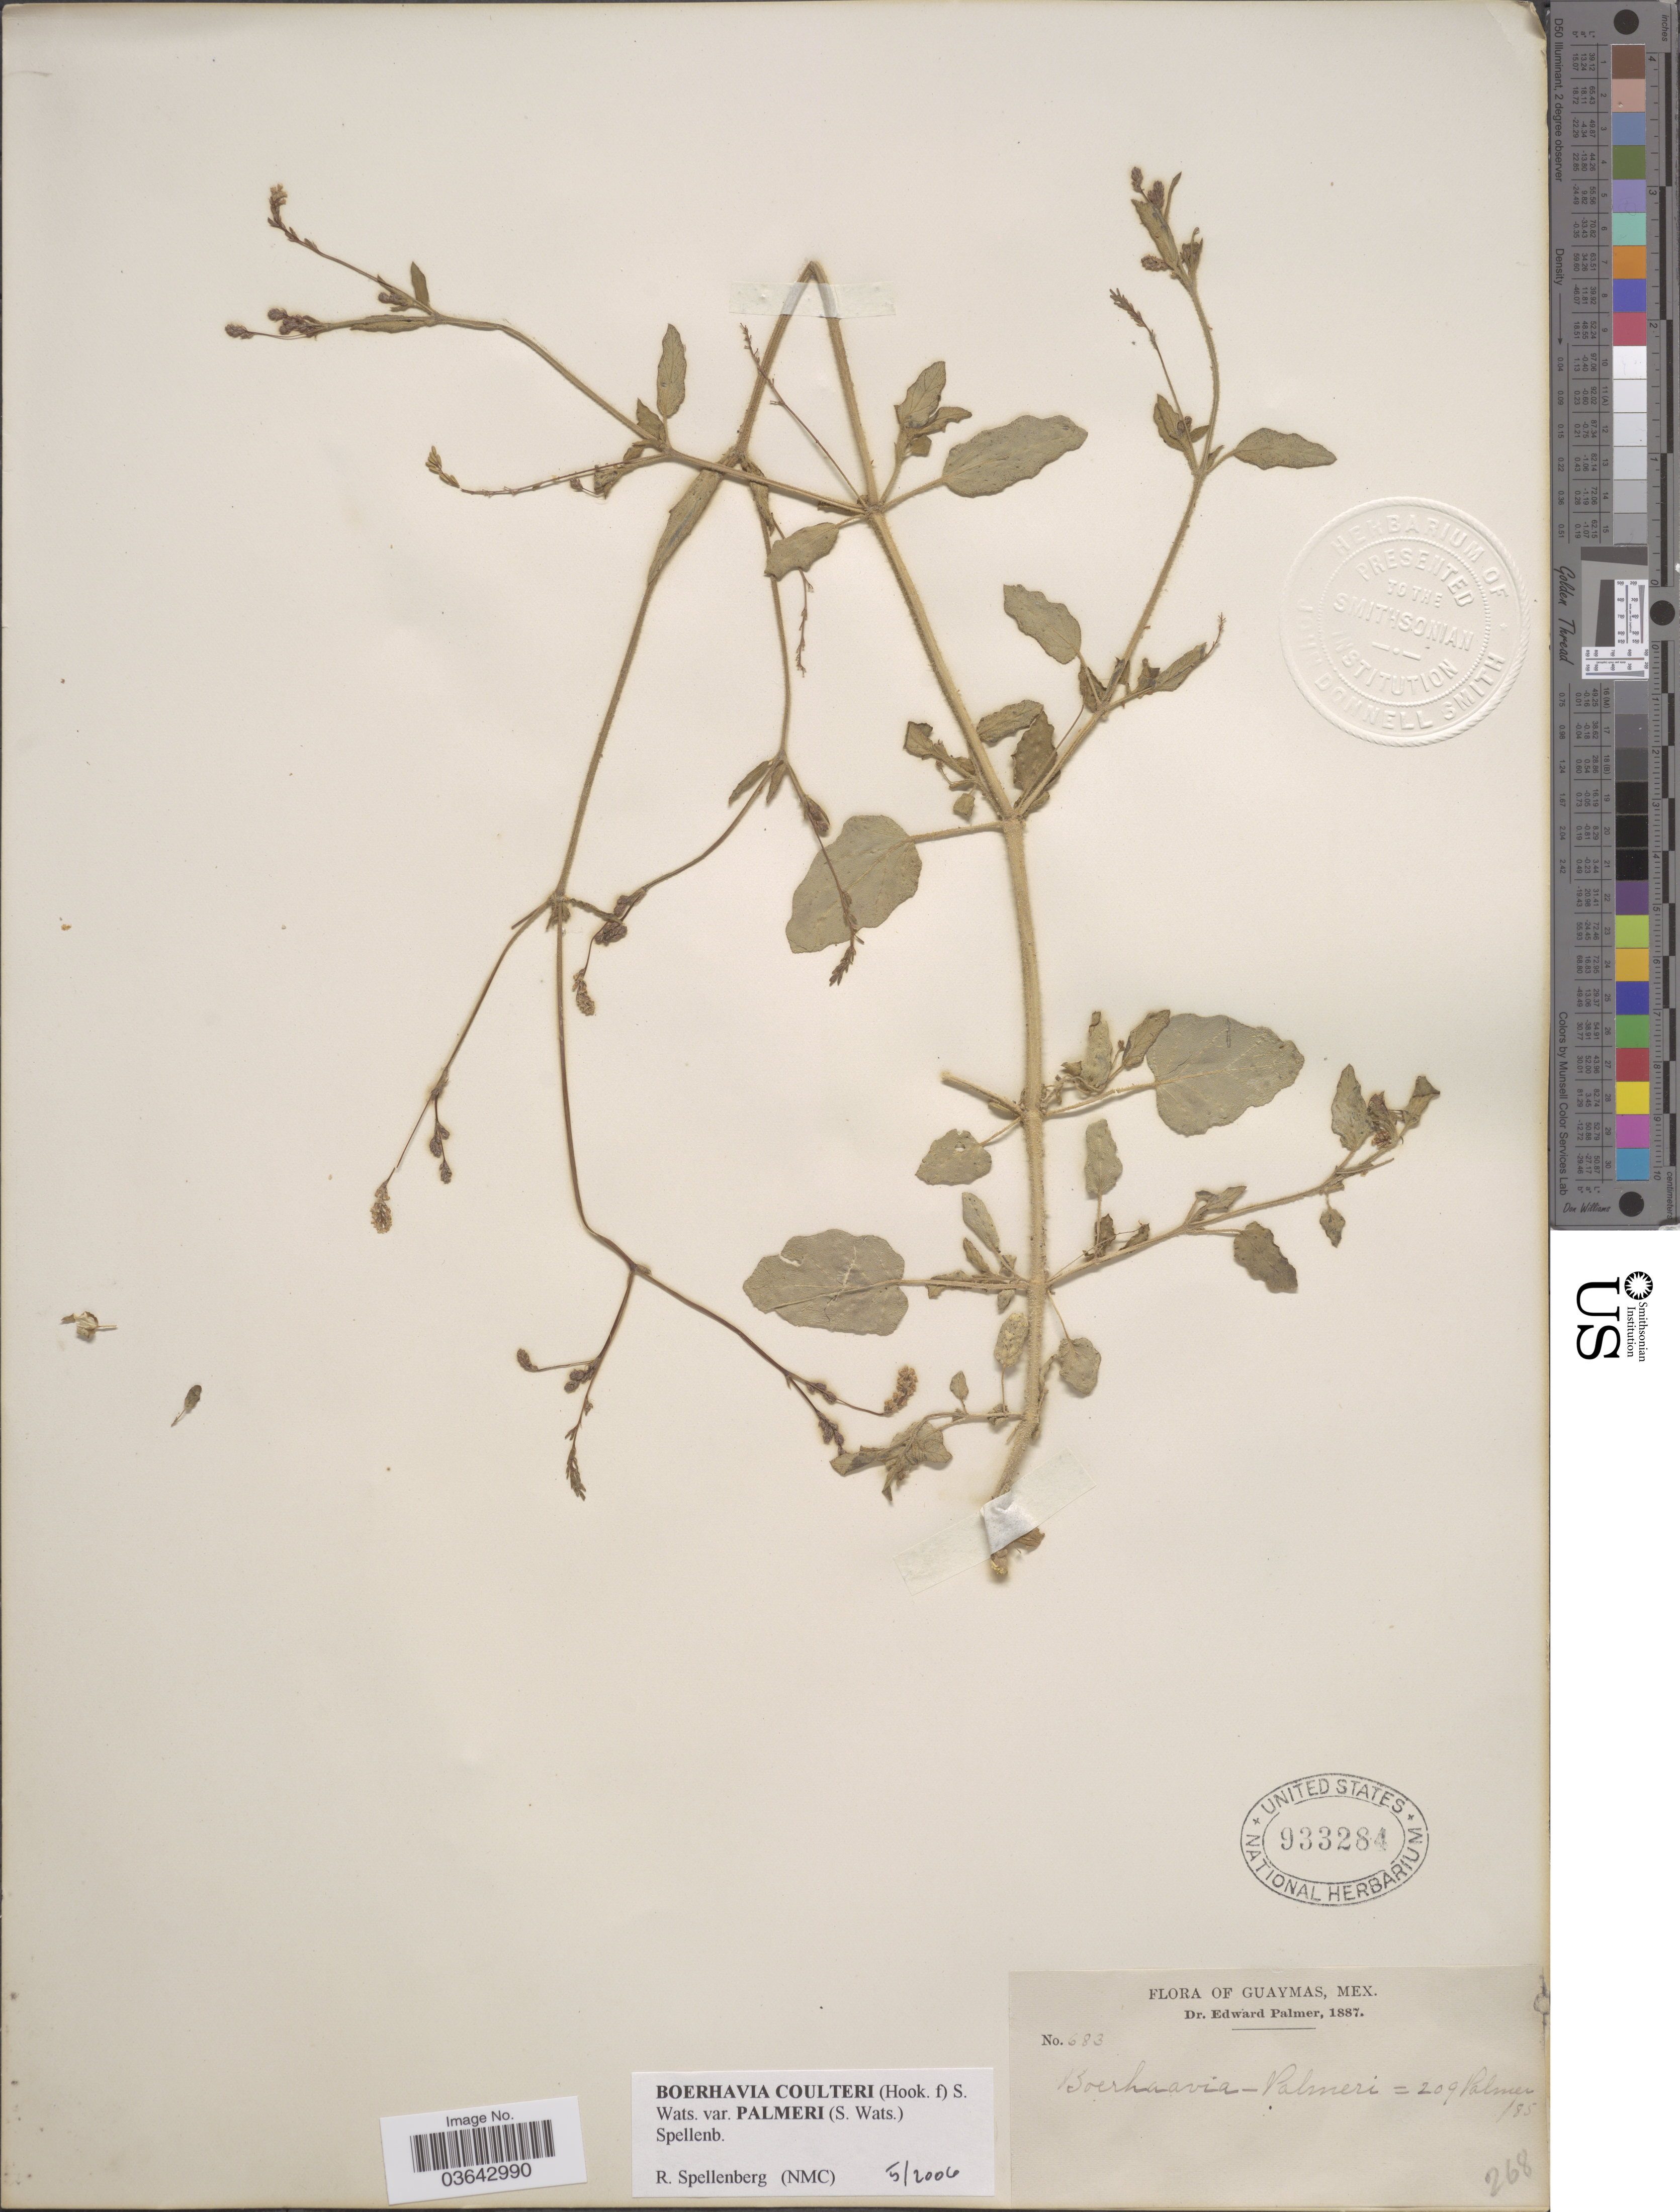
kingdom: Plantae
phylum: Tracheophyta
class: Magnoliopsida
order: Caryophyllales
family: Nyctaginaceae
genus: Boerhavia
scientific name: Boerhavia coulteri var. palmeri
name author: (S. Watson) Spellenb.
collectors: E. Palmer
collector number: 683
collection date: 1887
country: Mexico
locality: Guaymas.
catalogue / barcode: US 933284